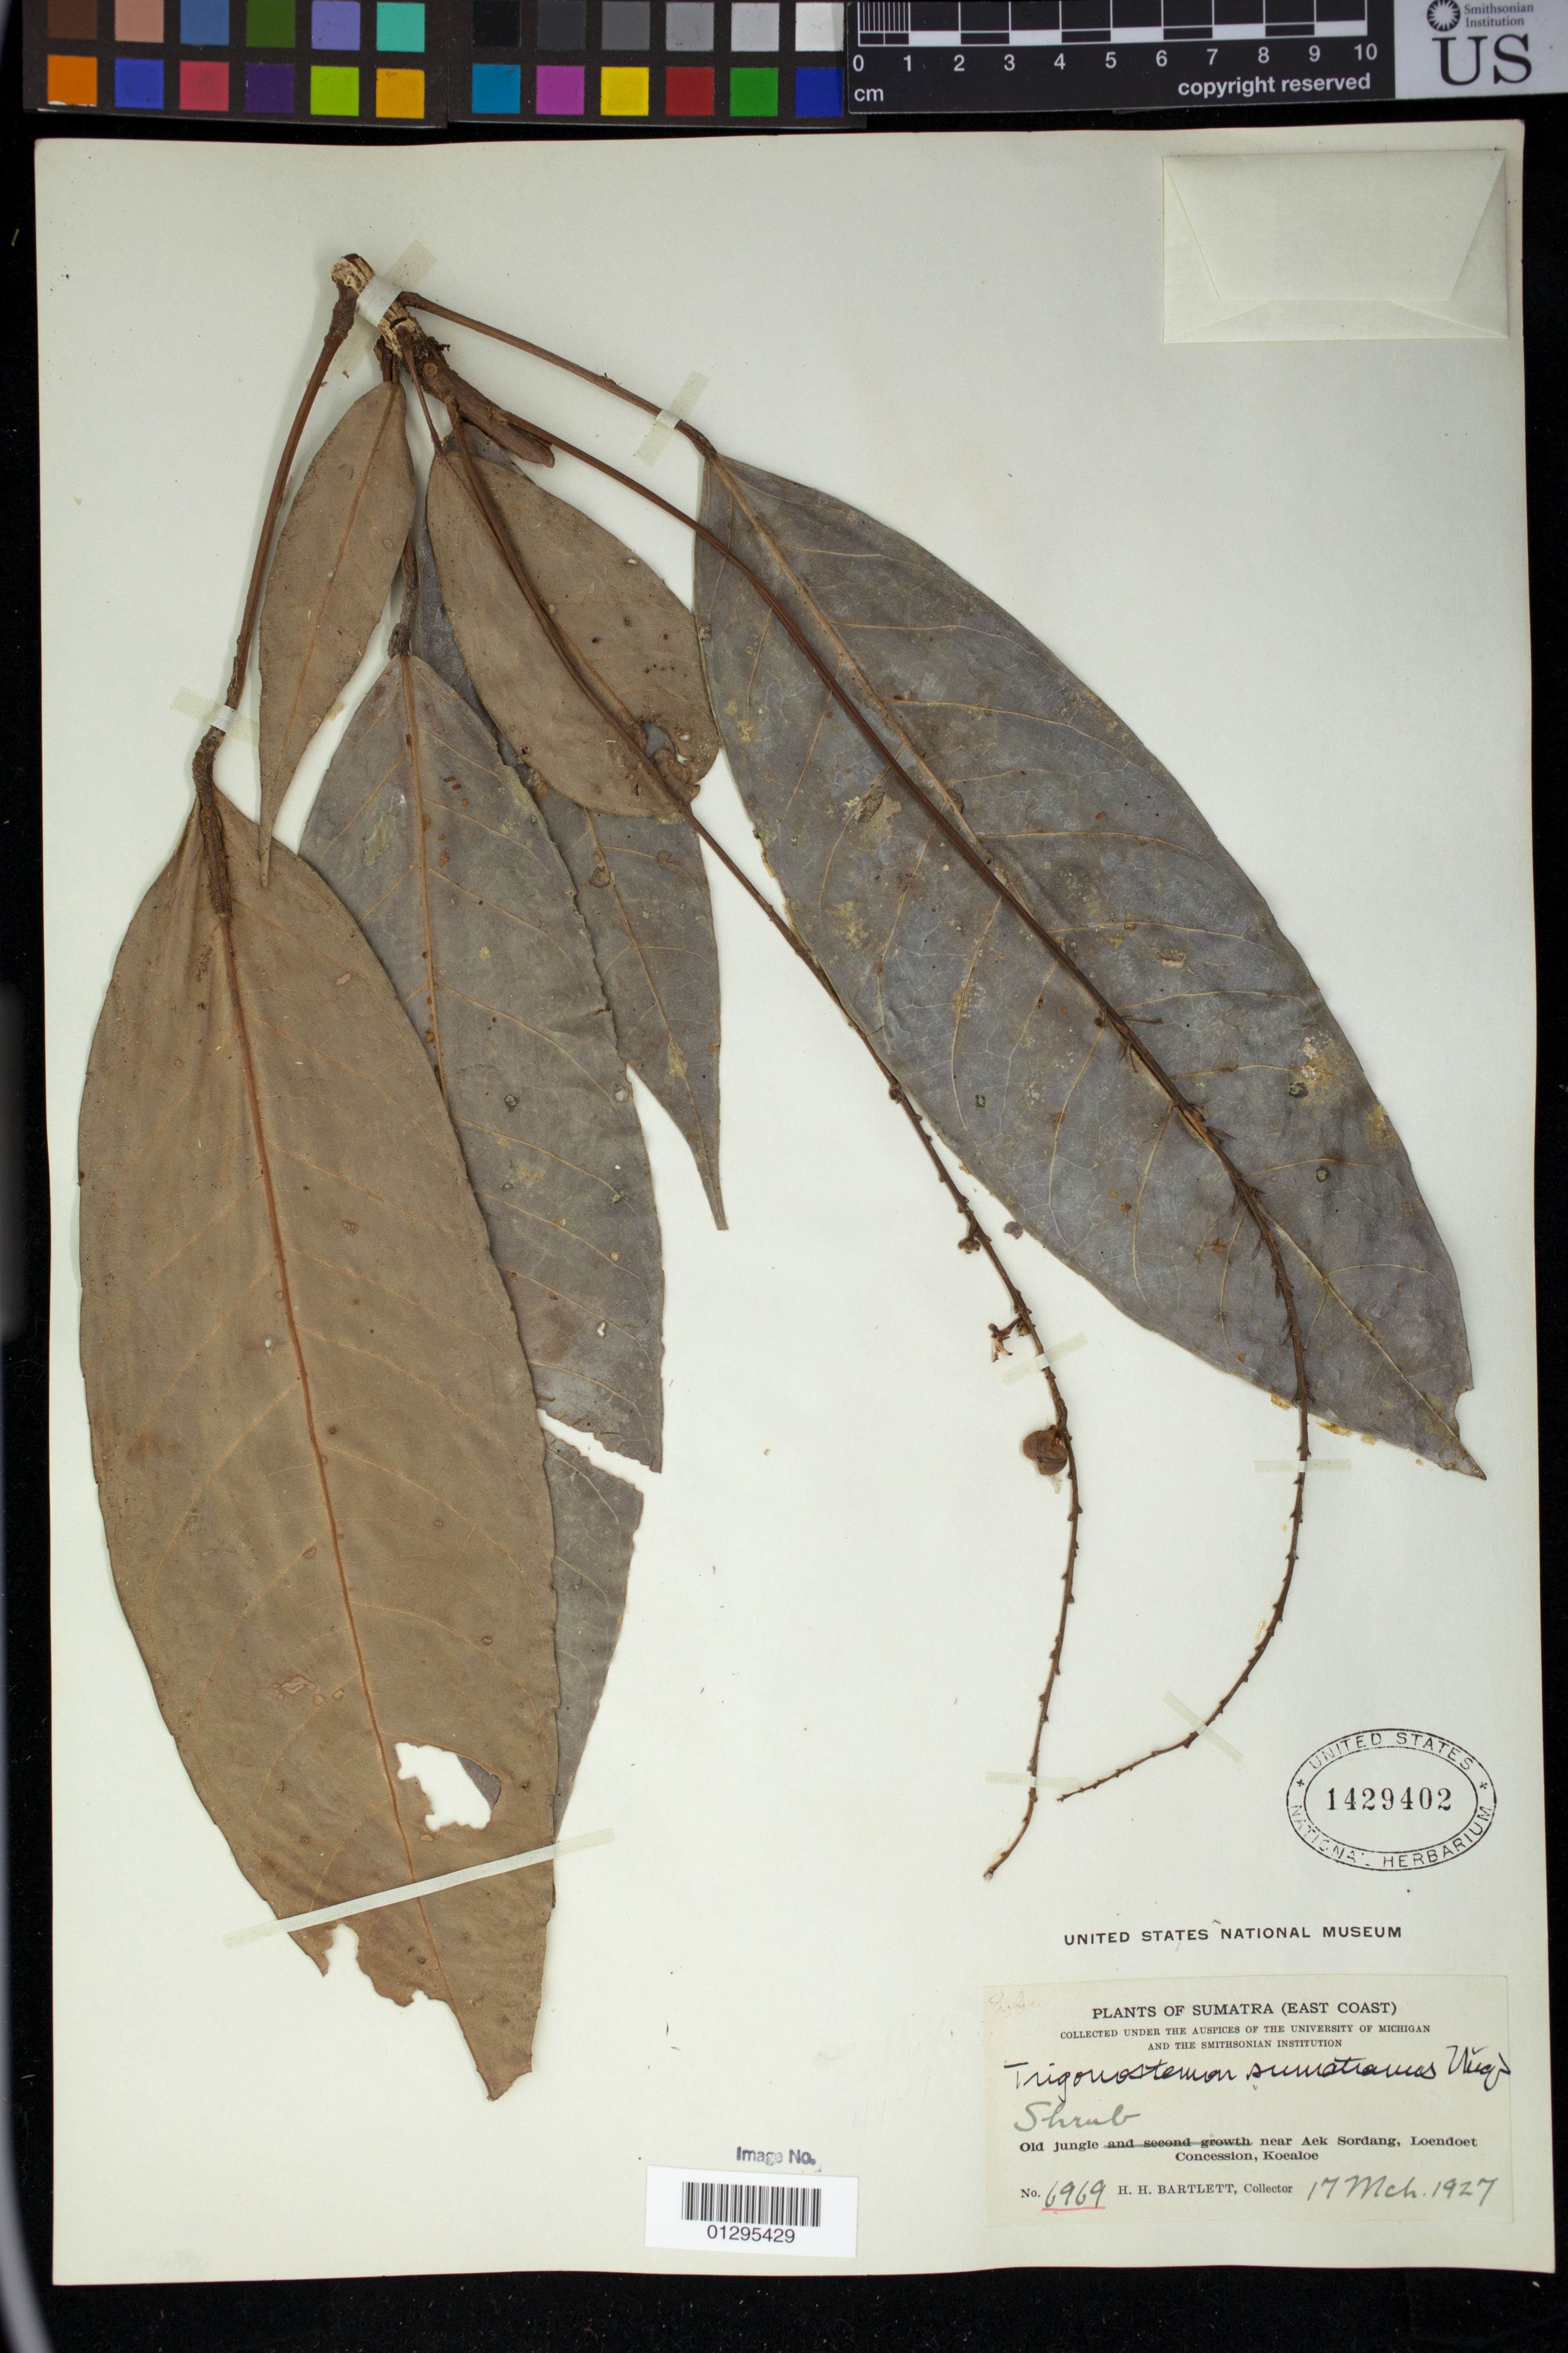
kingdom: Plantae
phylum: Tracheophyta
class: Magnoliopsida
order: Malpighiales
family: Euphorbiaceae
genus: Trigonostemon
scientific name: Trigonostemon sumatranus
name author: Pax & K. Hoffm.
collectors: H. H. Bartlett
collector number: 6969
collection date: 1927-03-17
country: Indonesia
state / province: Sumatra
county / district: Sumatera Utara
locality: Near Aek Sordang, Loendoet Concession, Koealoe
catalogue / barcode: US 1429402